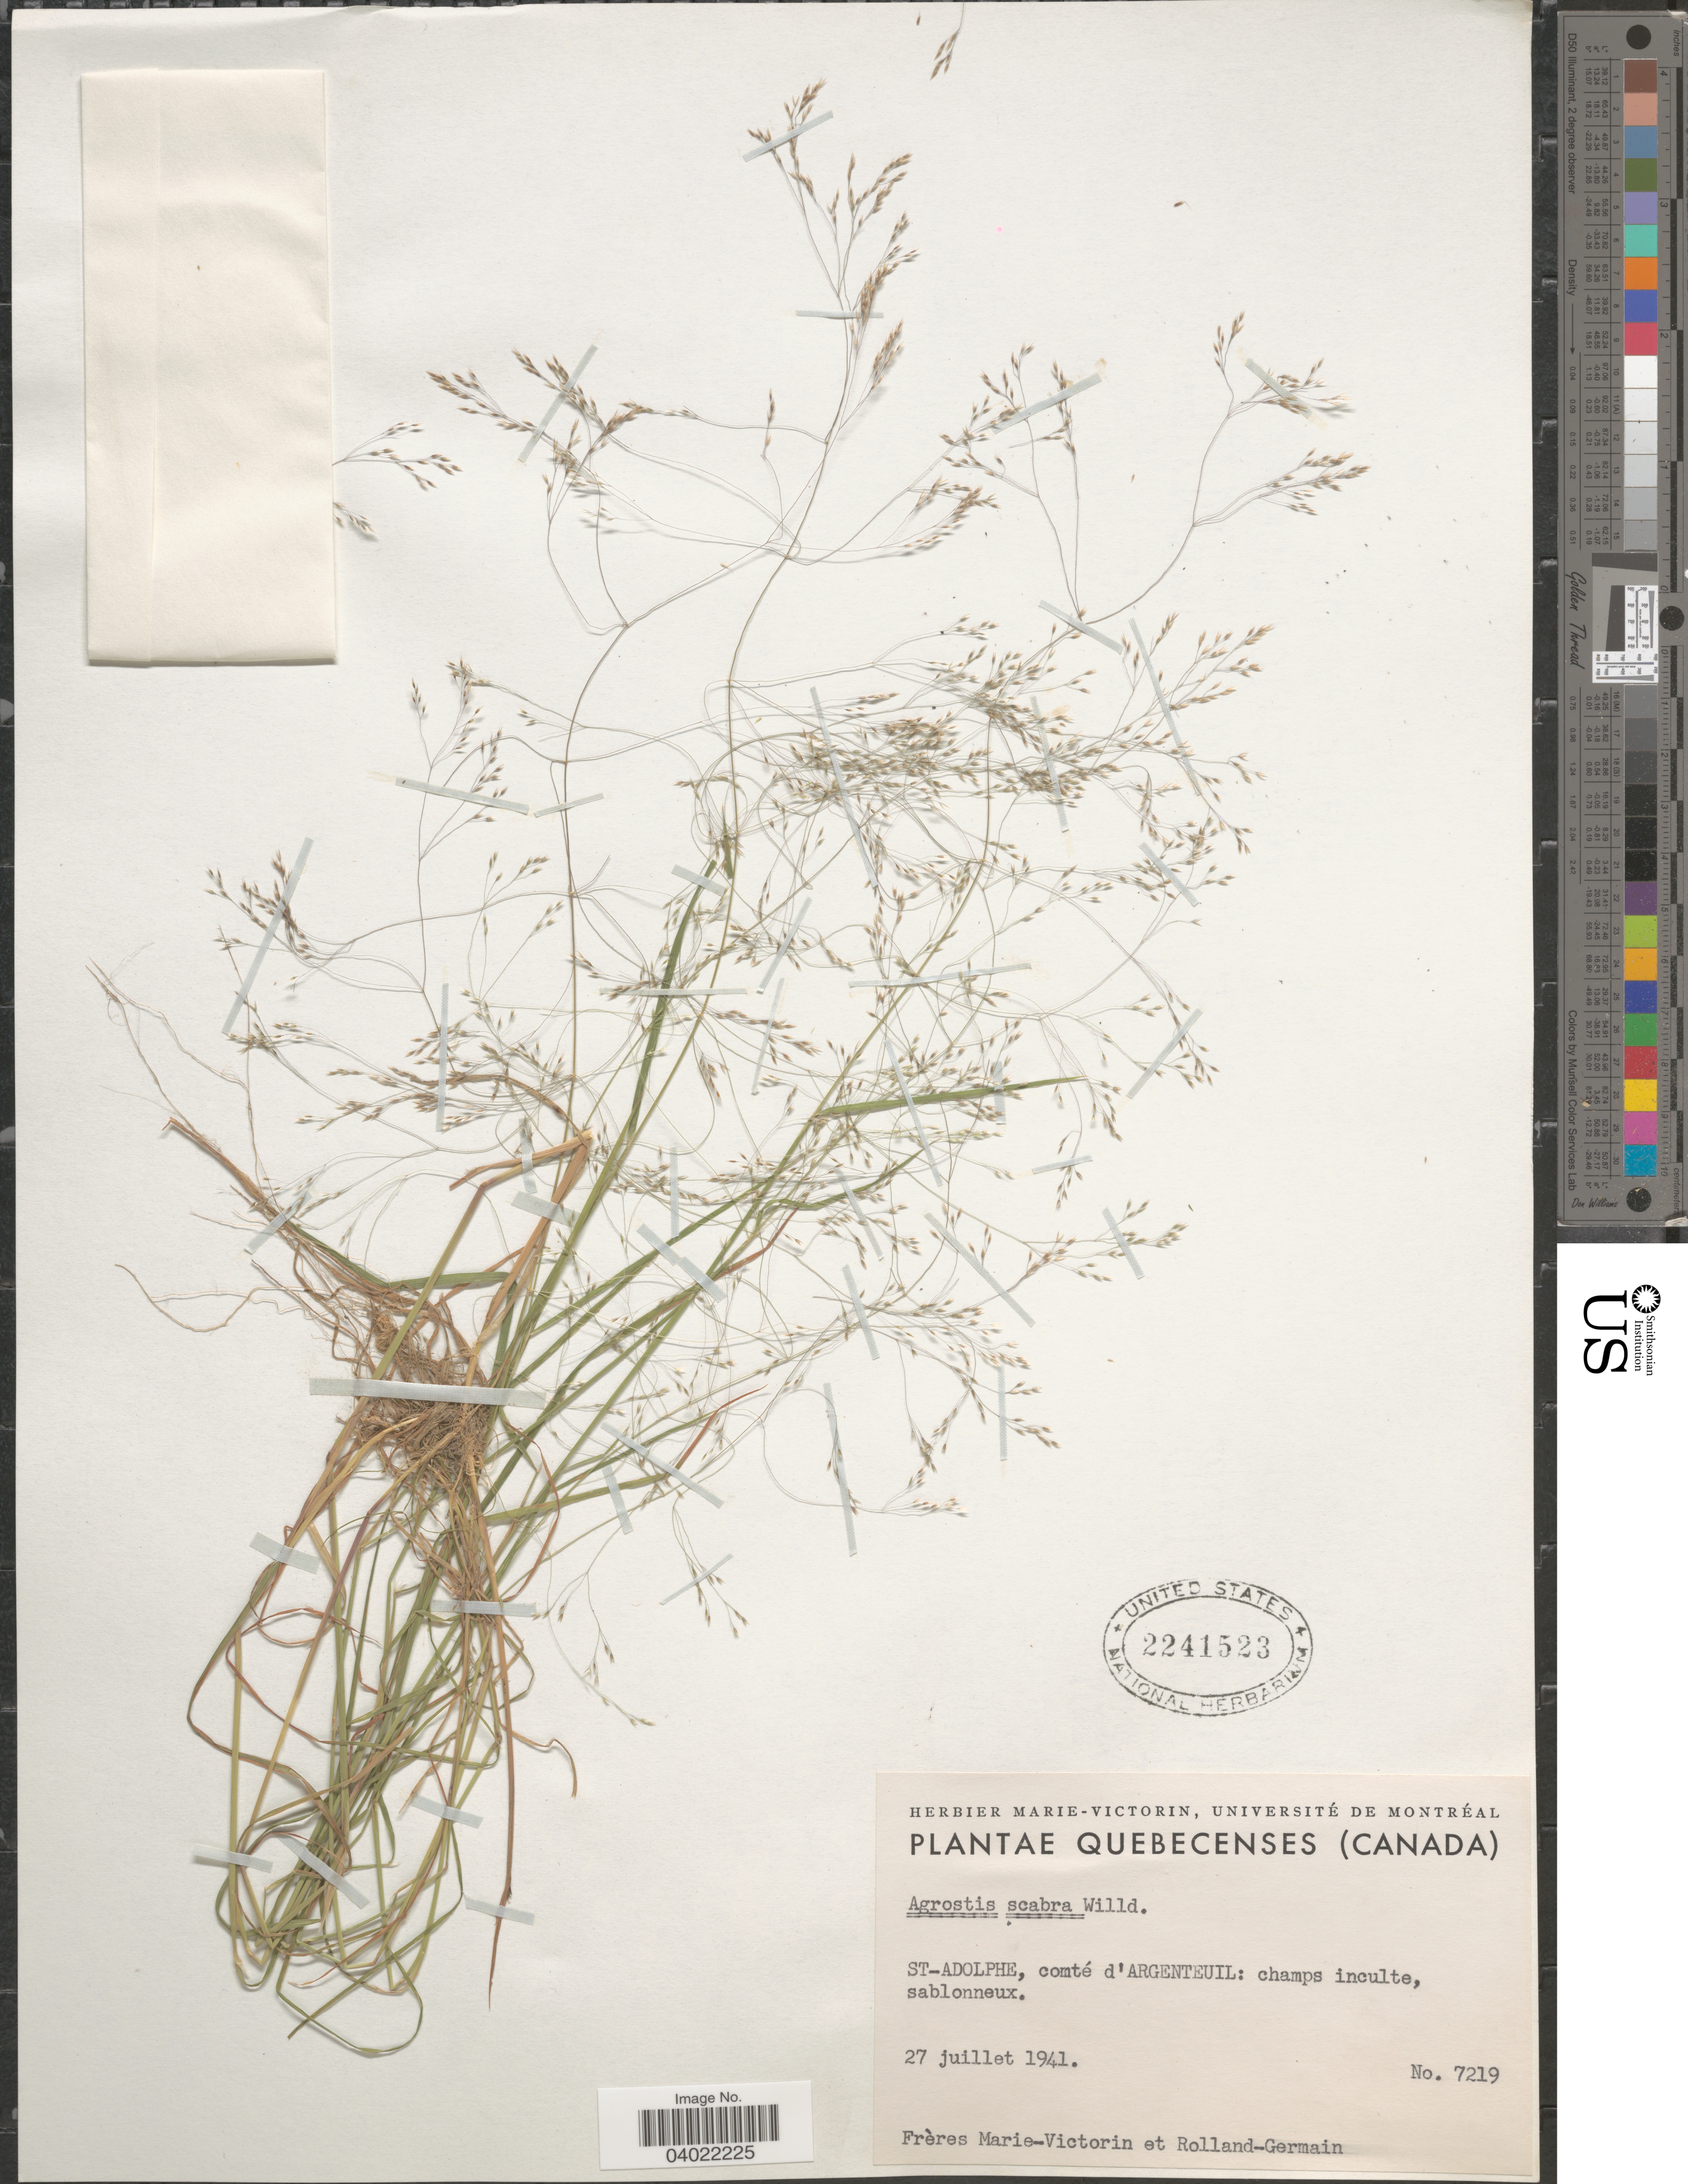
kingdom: Plantae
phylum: Tracheophyta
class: Liliopsida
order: Poales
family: Poaceae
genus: Agrostis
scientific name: Agrostis scabra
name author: Willd.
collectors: Fr. Marie-Victorin & Rolland-Germain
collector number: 7219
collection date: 1941-07-27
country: Canada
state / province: Quebec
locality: St-Adolphe, comté d'Argenteuil.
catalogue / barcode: US 2241523